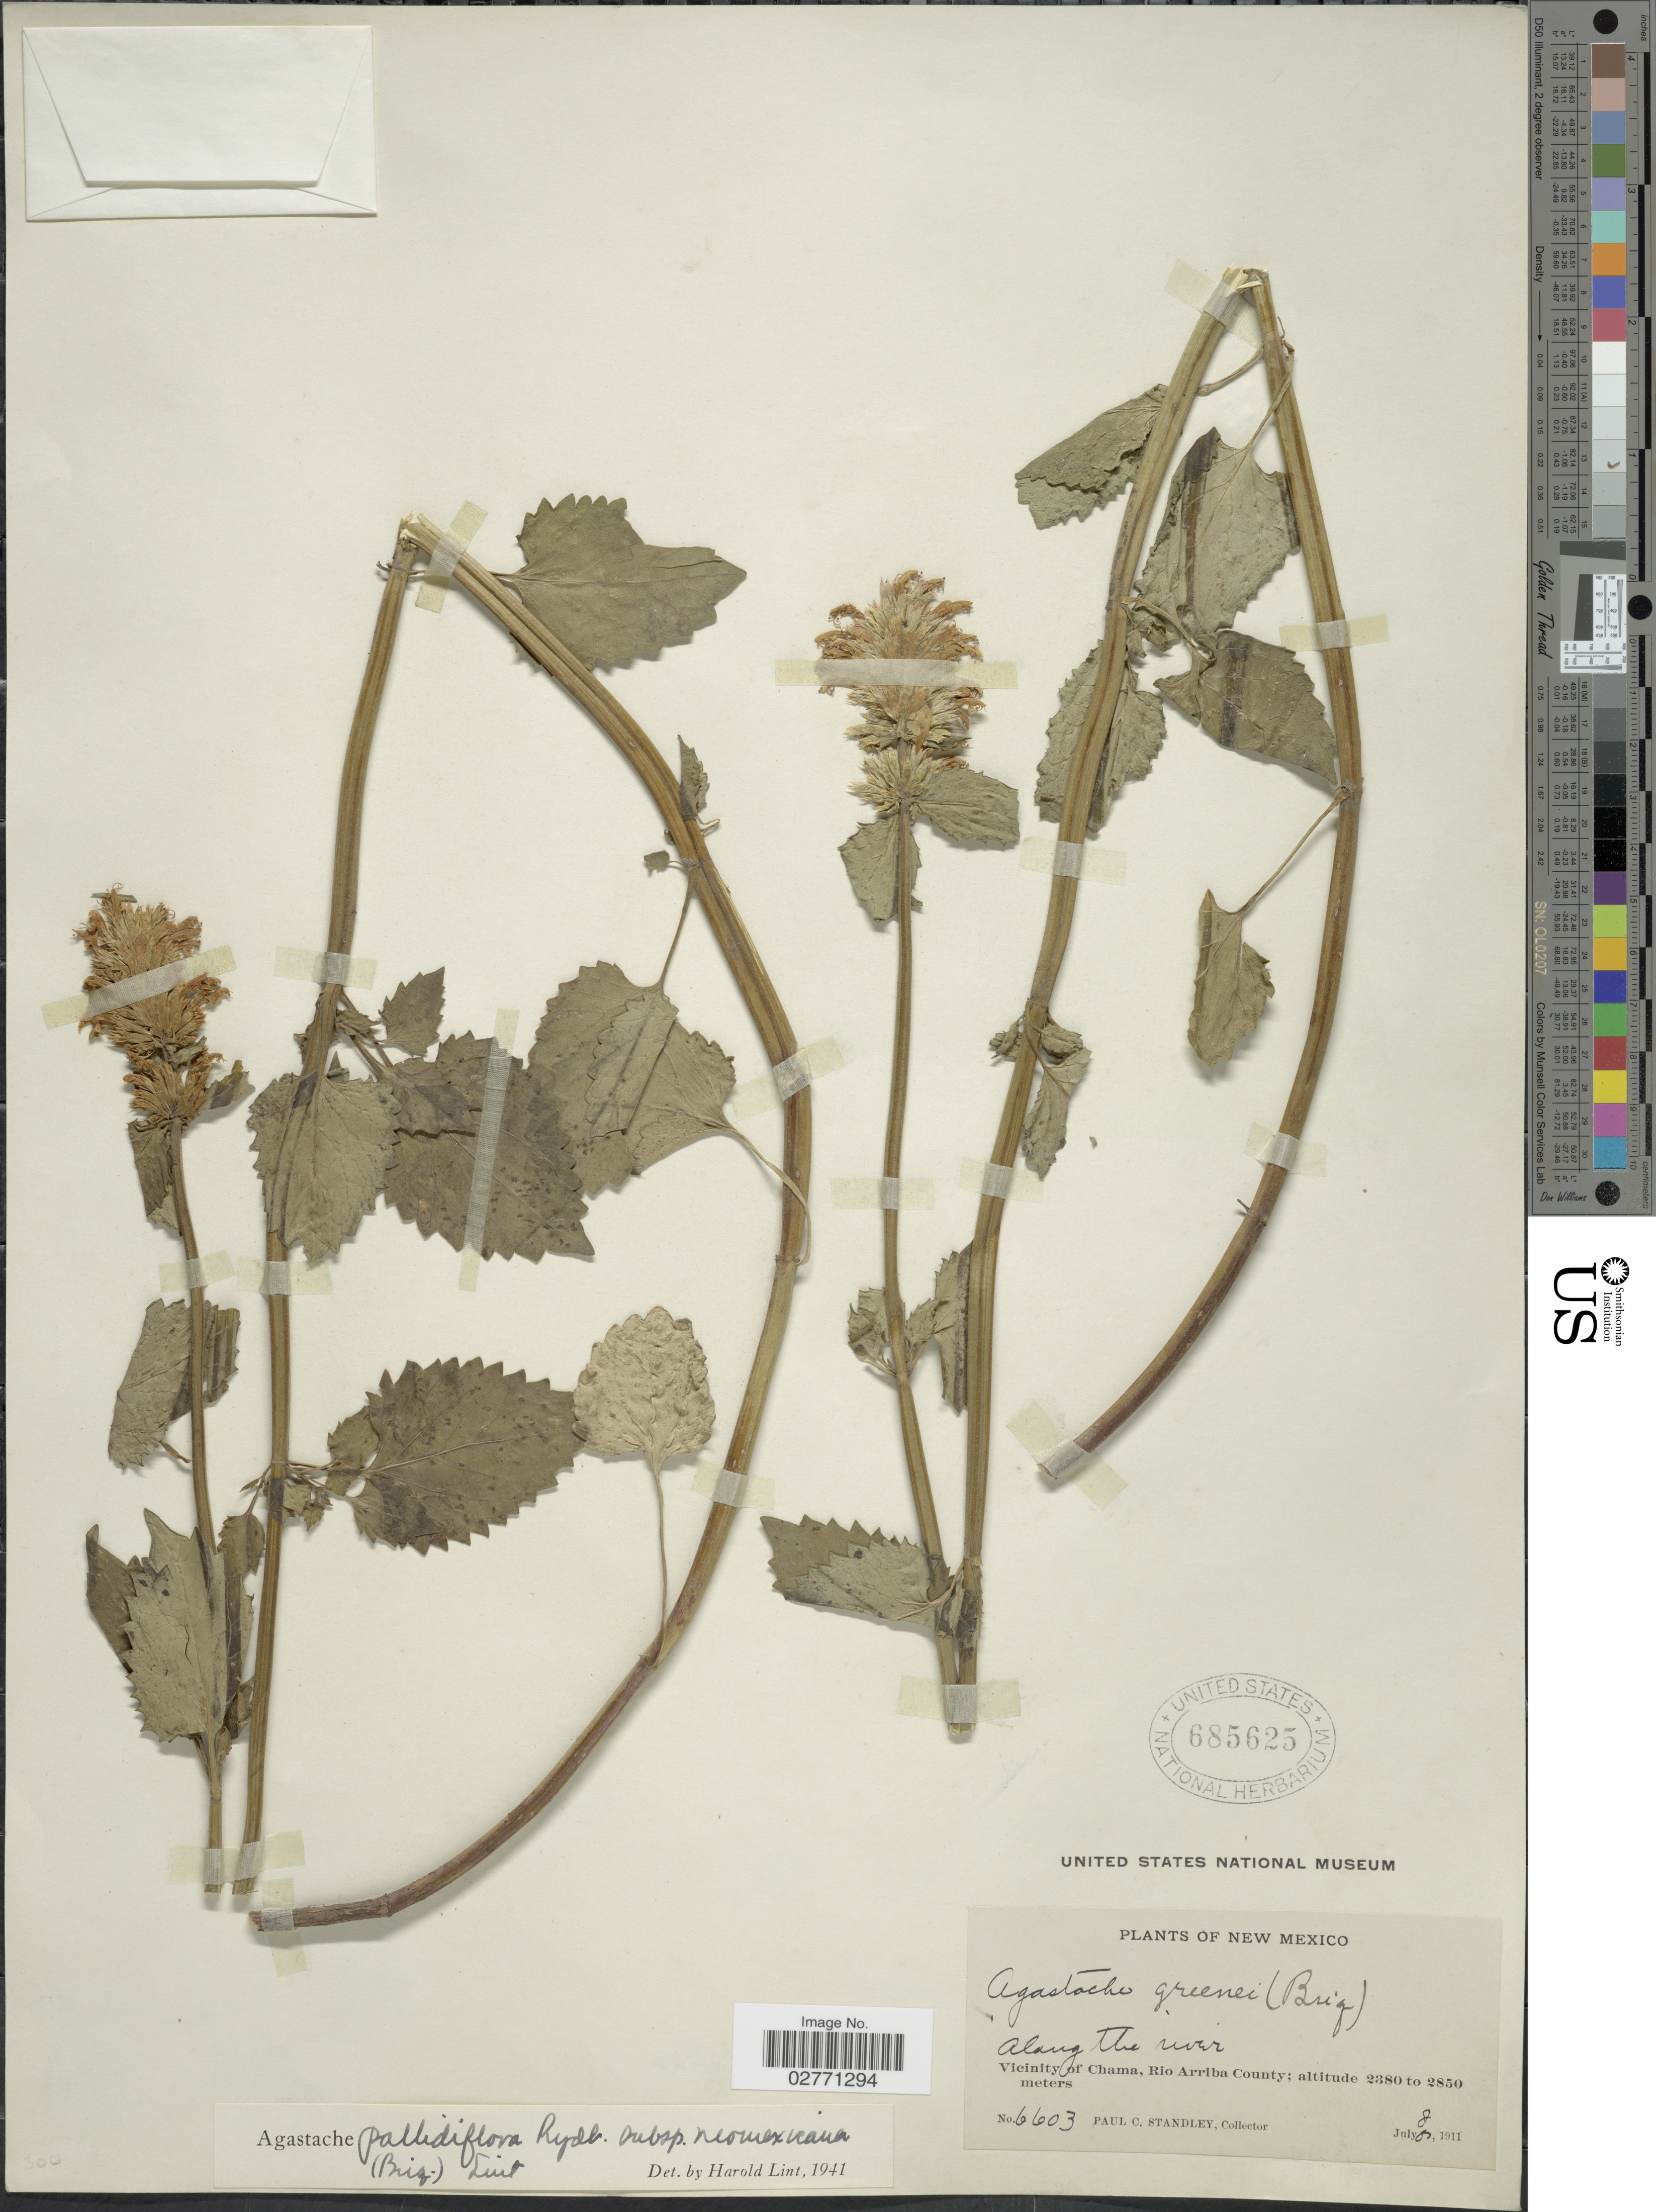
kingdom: Plantae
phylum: Tracheophyta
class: Magnoliopsida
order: Lamiales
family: Lamiaceae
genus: Agastache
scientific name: Agastache pallidiflora subsp. neomexicana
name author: (Briq.) Lint & Epling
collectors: P. C. Standley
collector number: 6603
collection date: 1911-07-08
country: United States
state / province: New Mexico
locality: Along the river. Vicinity of Chama, Rio Arriba County.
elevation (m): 2380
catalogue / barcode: US 685625